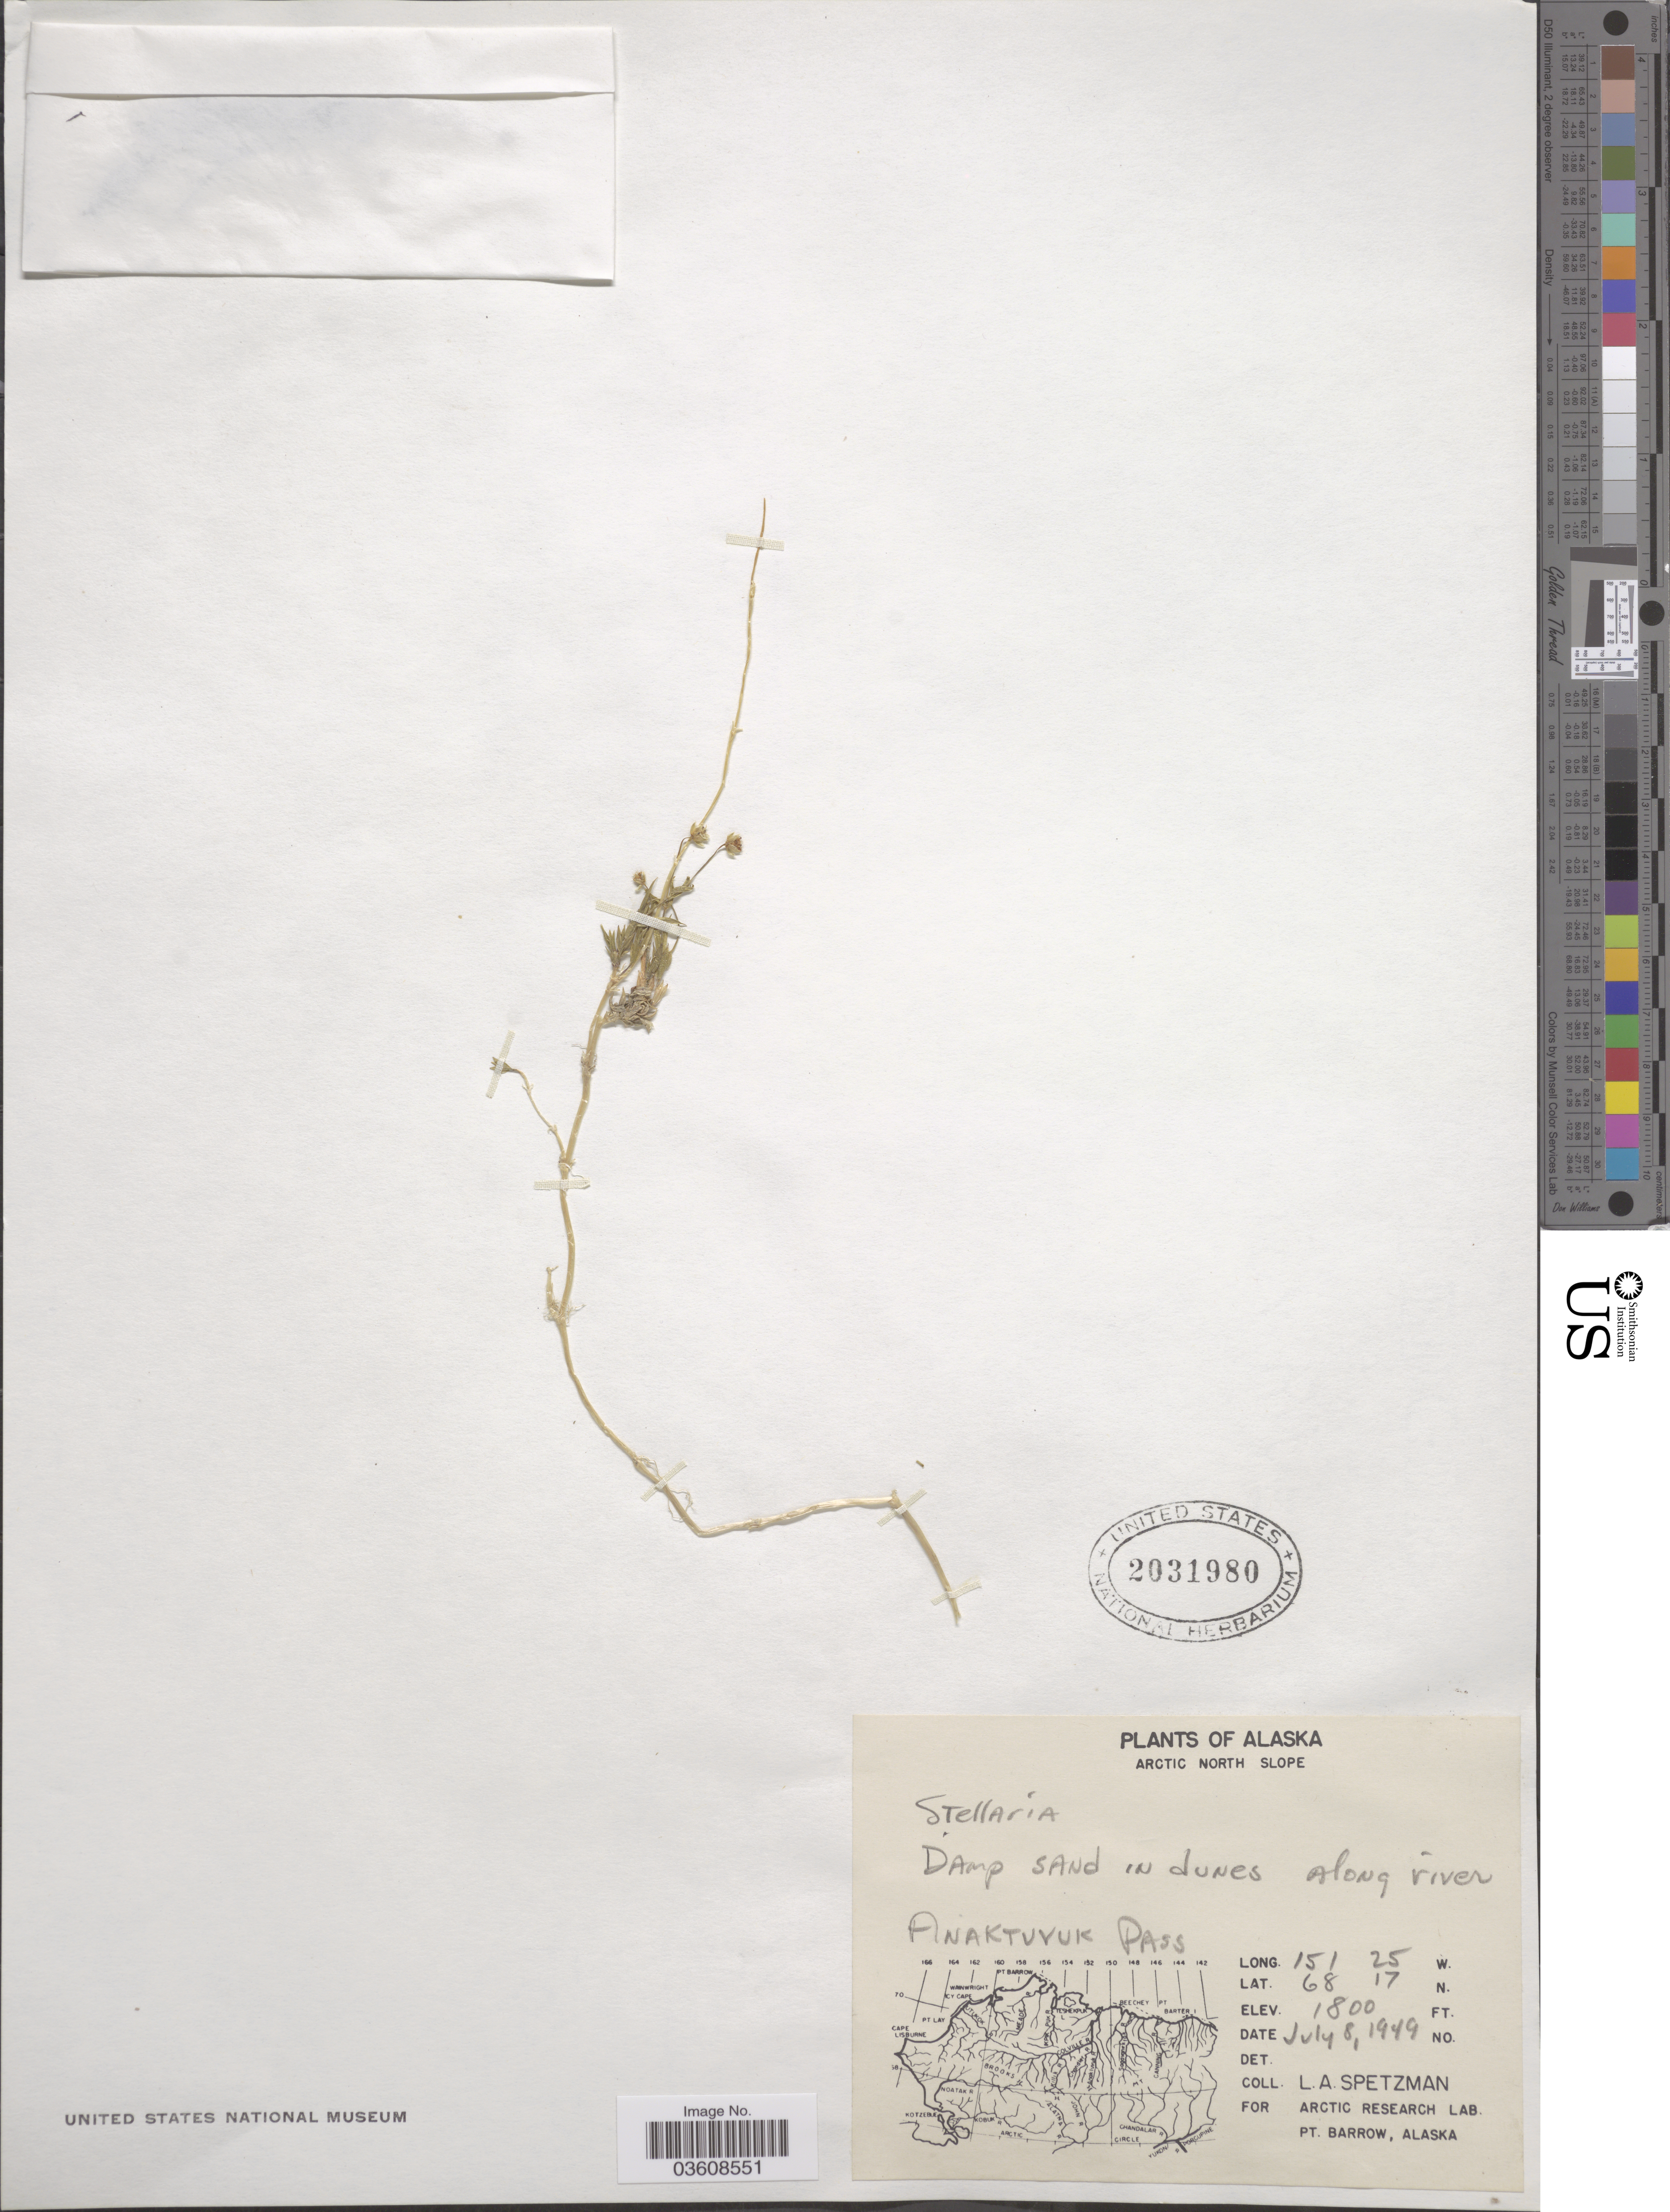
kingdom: Plantae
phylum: Tracheophyta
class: Magnoliopsida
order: Caryophyllales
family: Caryophyllaceae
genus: Stellaria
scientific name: Stellaria laxmannii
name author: Fisch. ex Ser.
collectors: L. Spetzman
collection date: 1949-07-08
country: United States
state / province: Alaska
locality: Arctic North Slope. Along river. Anaktuvuk Pass.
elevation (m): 549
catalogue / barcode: US 2031980